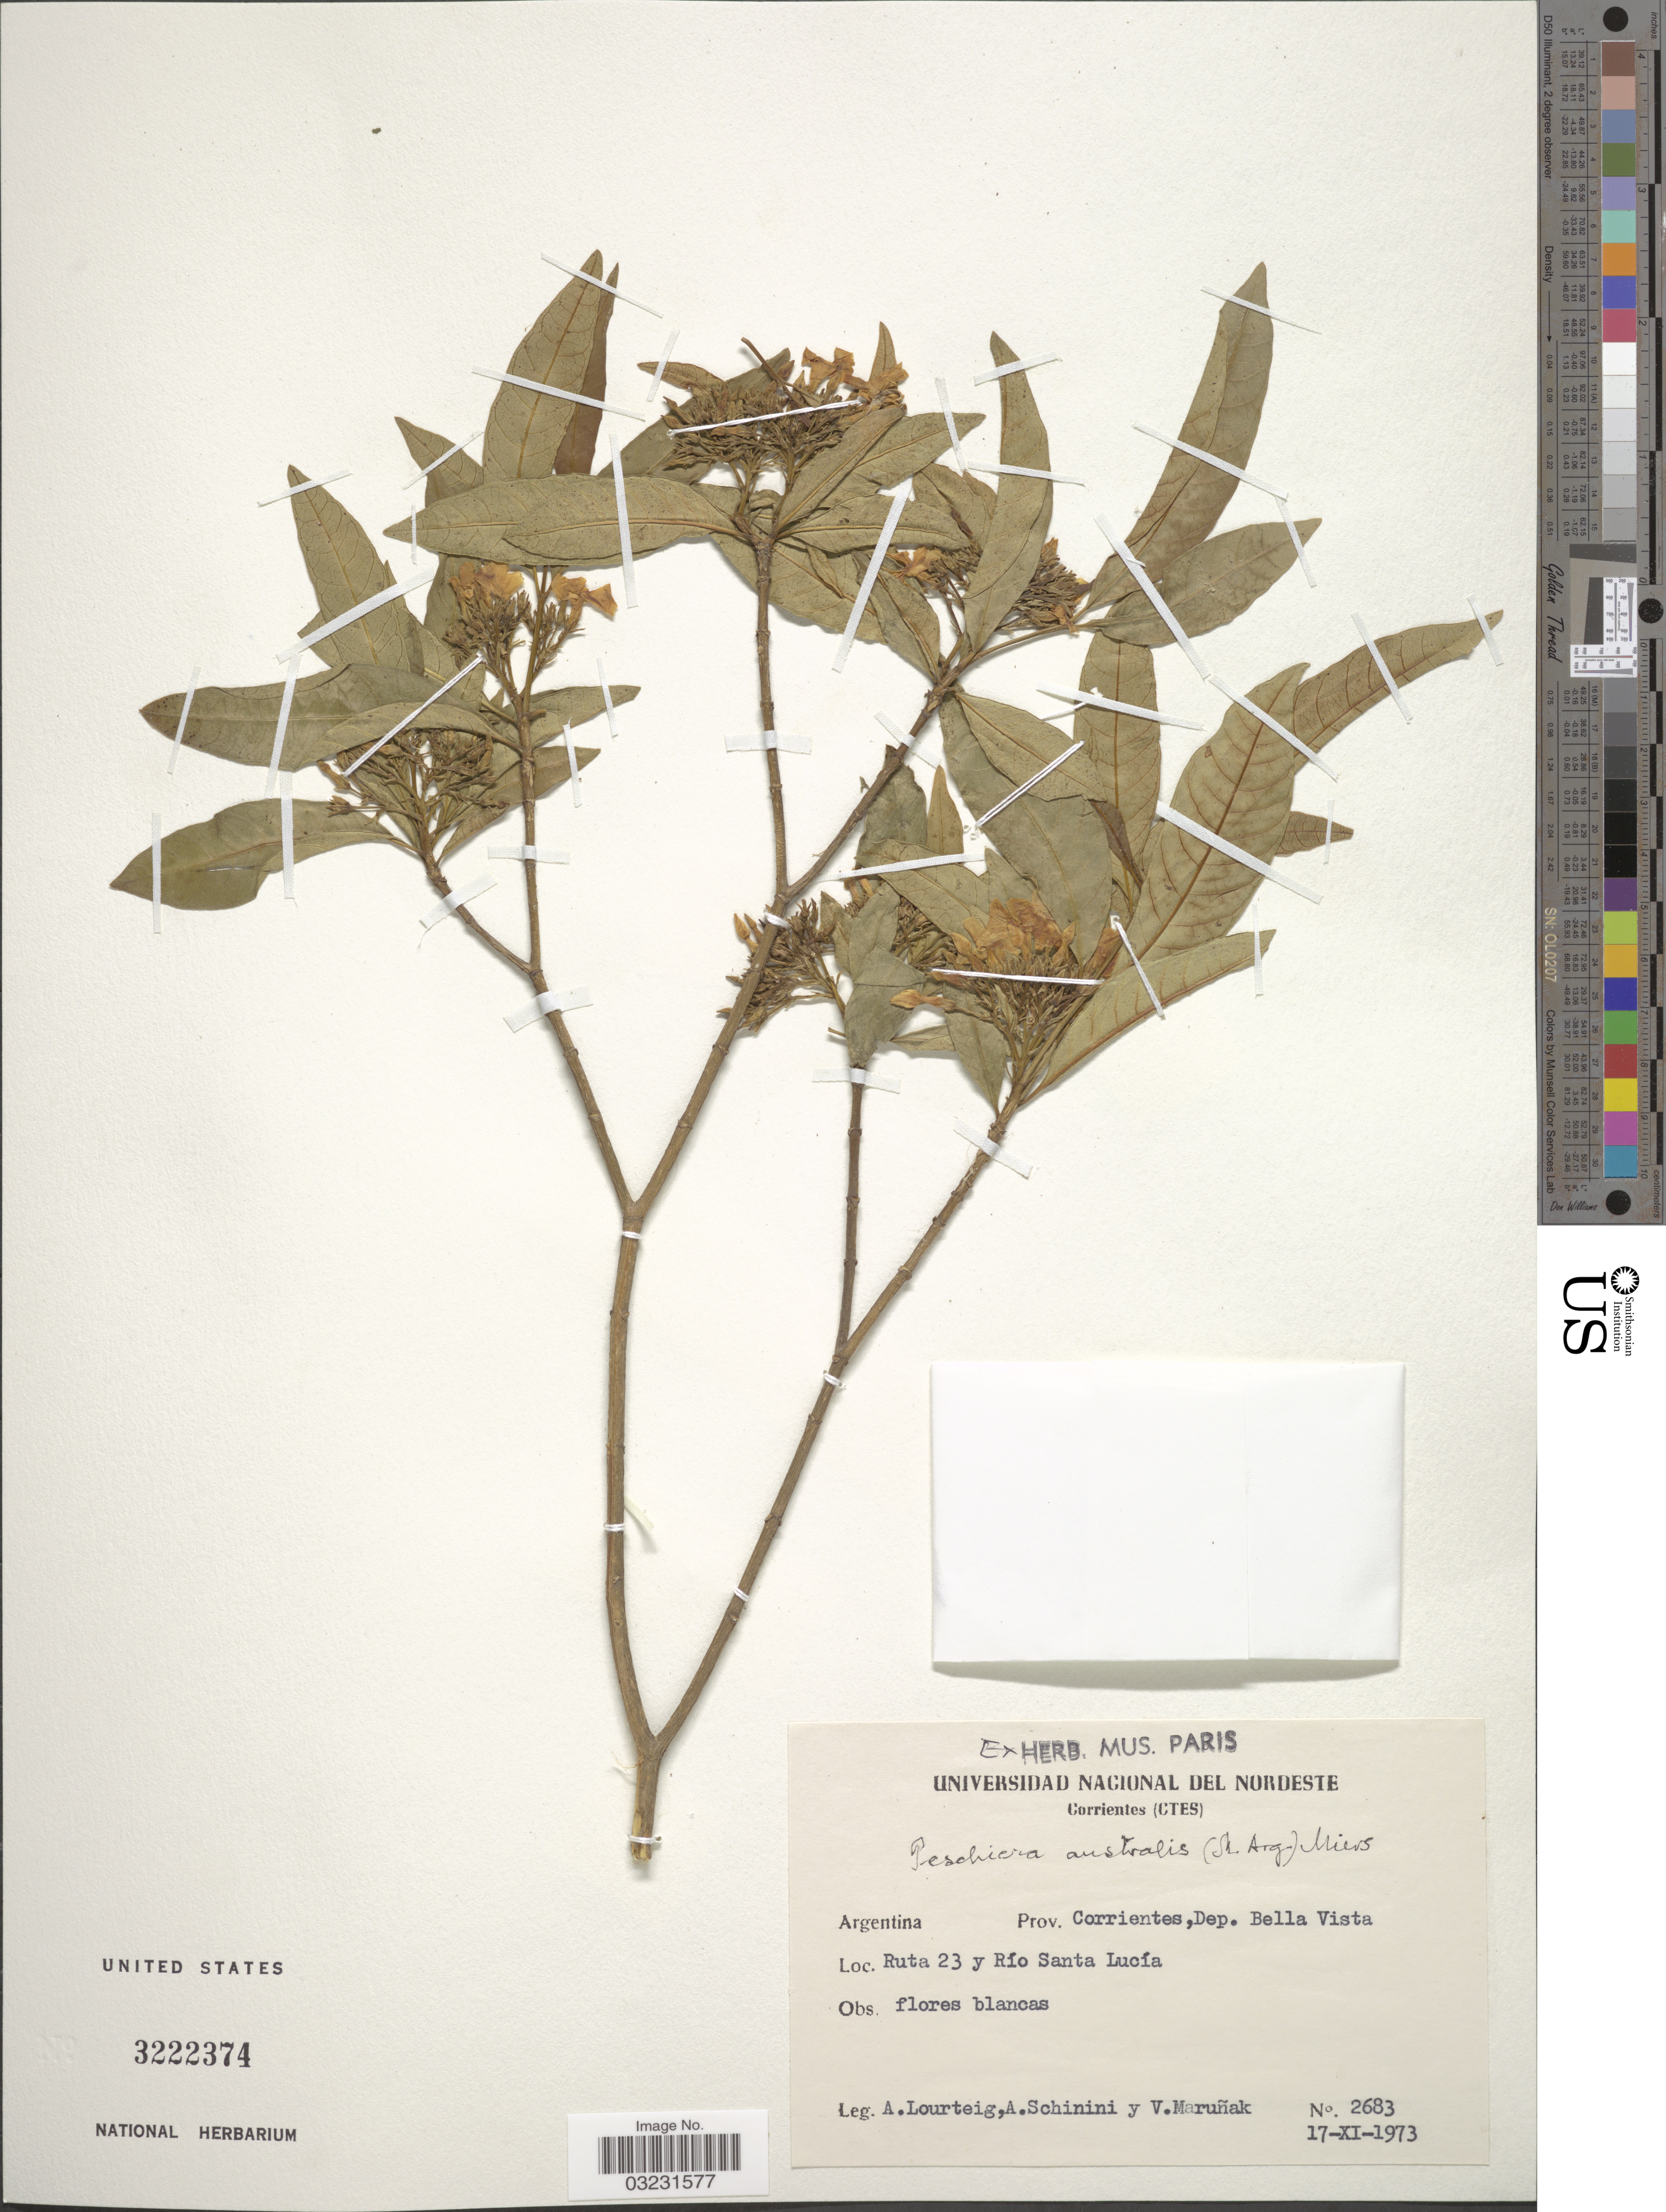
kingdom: Plantae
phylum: Tracheophyta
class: Magnoliopsida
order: Gentianales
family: Apocynaceae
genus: Tabernaemontana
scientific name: Tabernaemontana catharinensis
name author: A. DC.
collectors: A. Lourteig, A. Schinini & V. Maruñak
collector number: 2683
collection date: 1973-11-17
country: Argentina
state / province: Corrientes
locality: Dep. Bella Vista. Ruta 23 y Río Santa Lucía.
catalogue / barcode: US 3222374